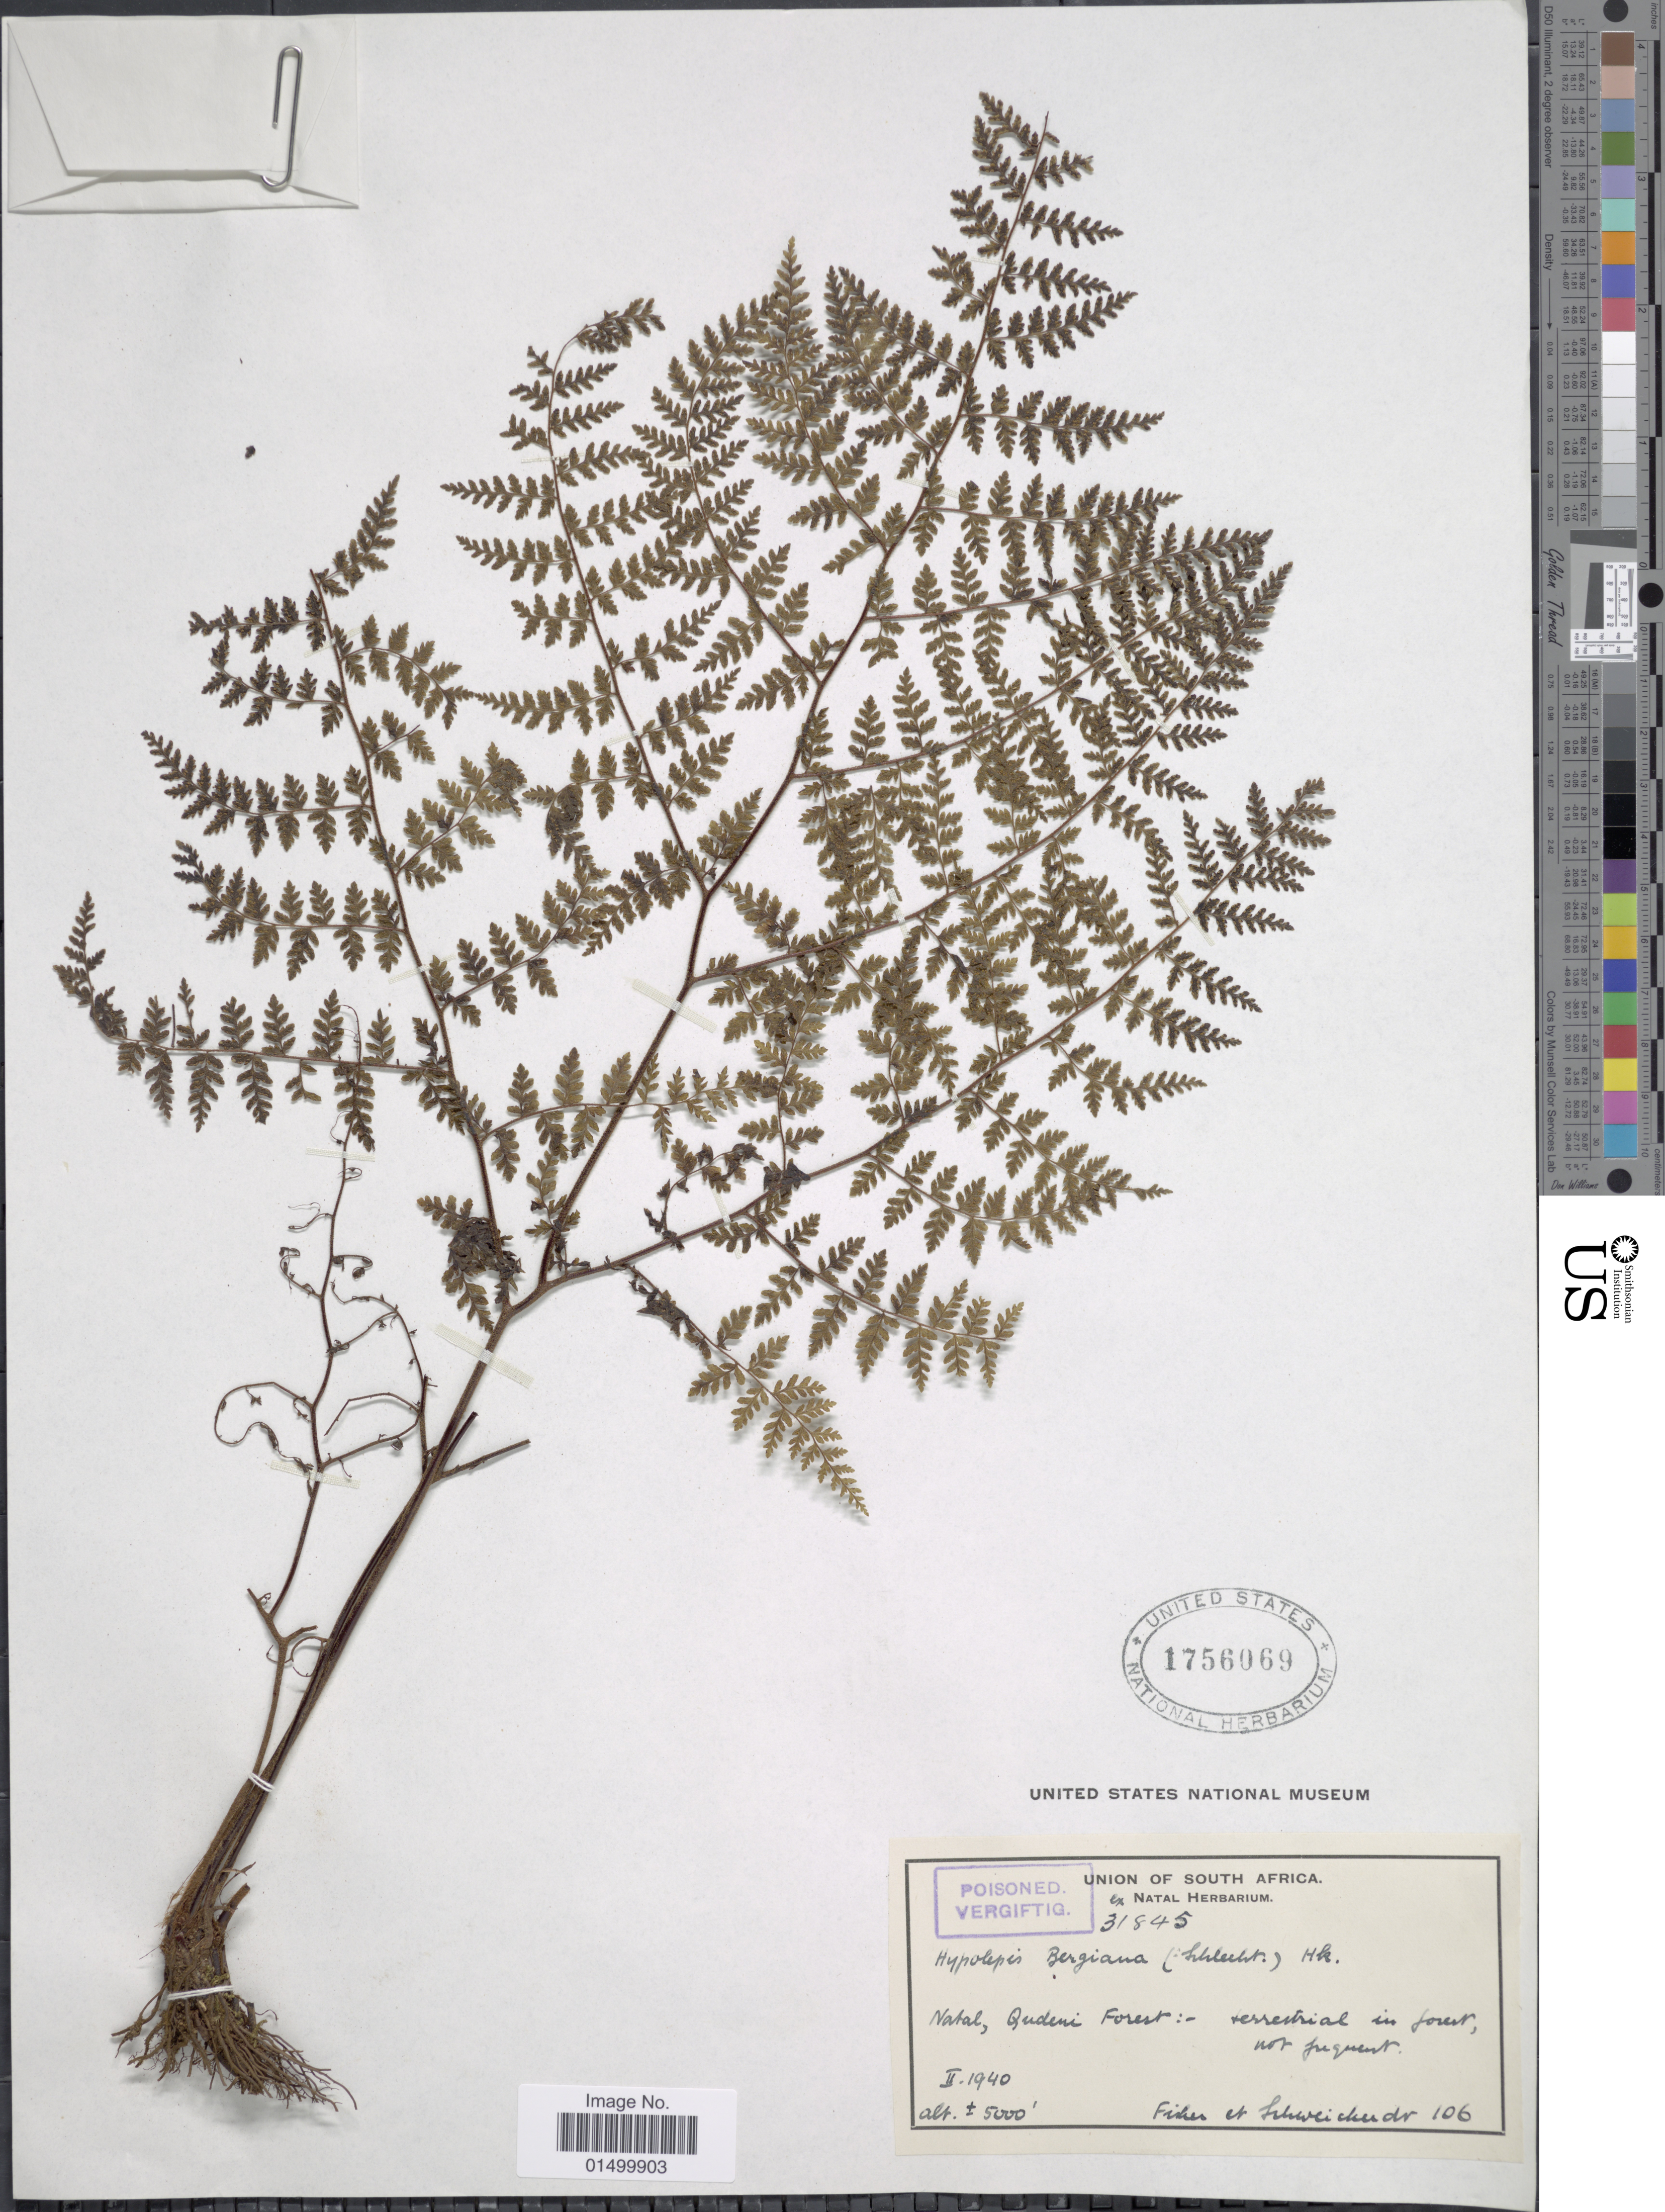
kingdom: Plantae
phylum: Tracheophyta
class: Polypodiopsida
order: Polypodiales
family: Pteridaceae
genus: Cheilanthes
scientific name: Cheilanthes bergiana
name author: Schltdl.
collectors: -- Fisher & -. Schweickerdt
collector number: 106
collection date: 1940-02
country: South Africa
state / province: KwaZulu-Natal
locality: Natal, Qudeni Forest-Terrestrial in forest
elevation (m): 1524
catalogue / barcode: US 1756069